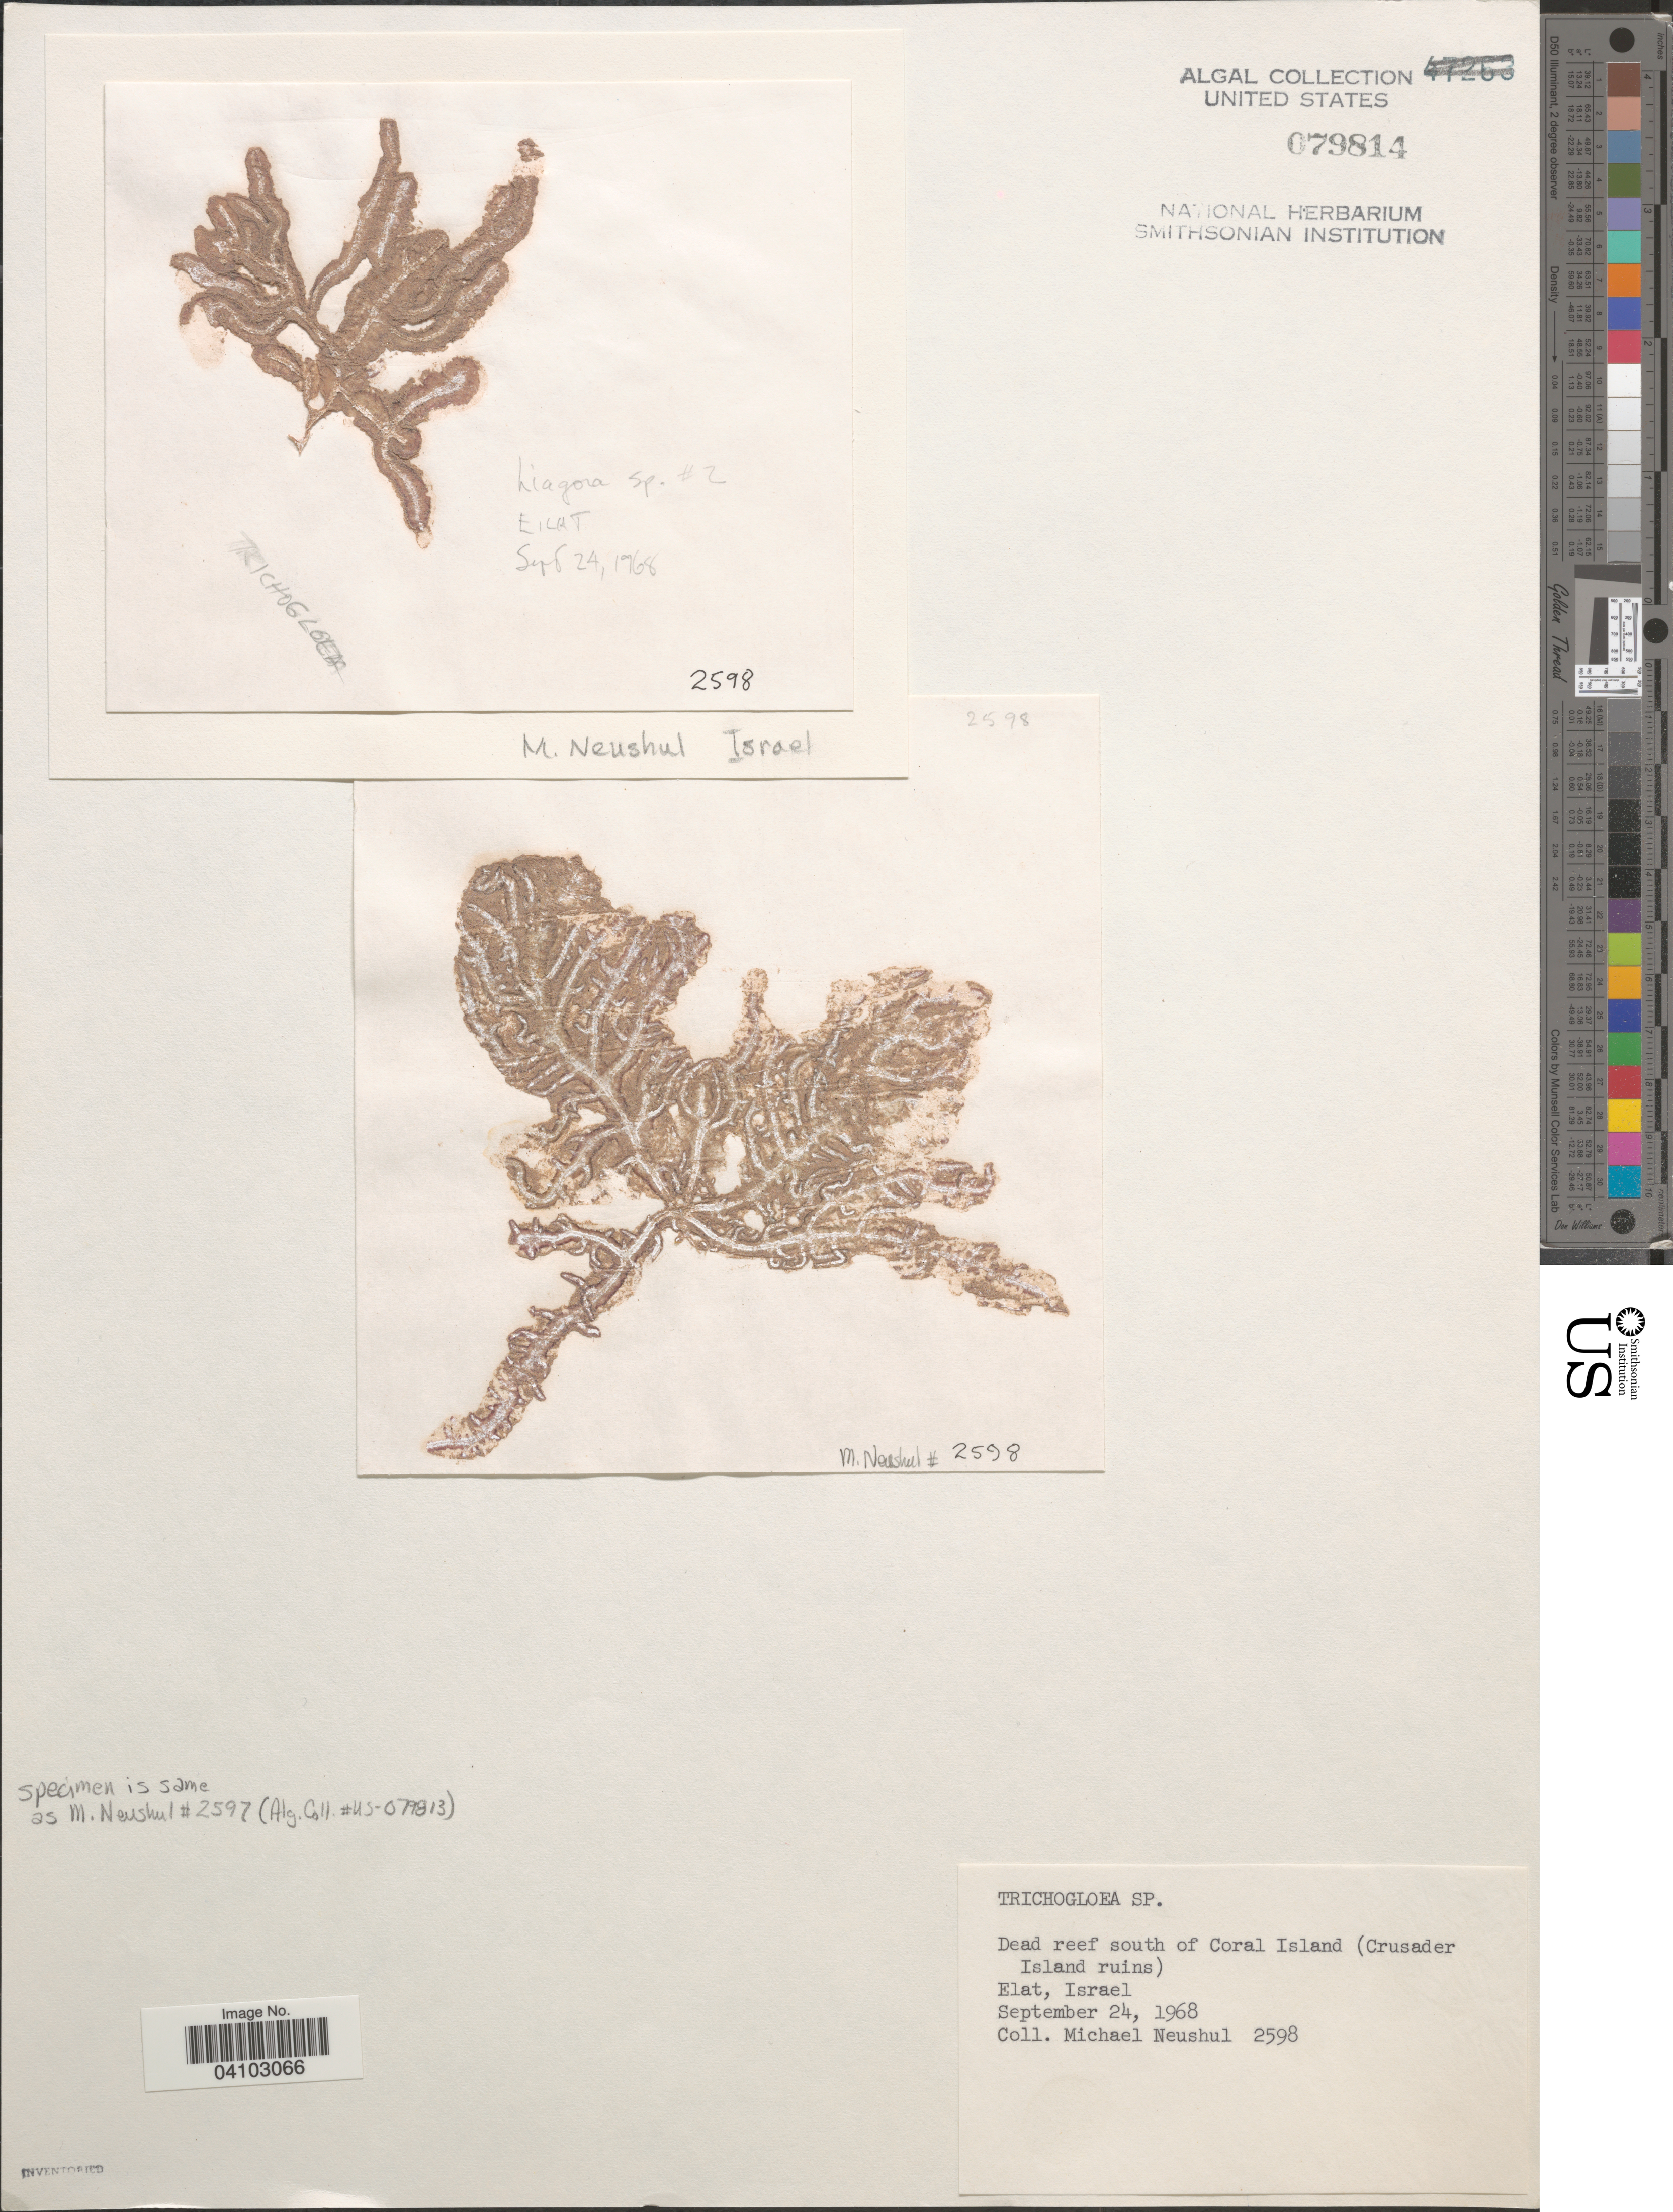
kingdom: Plantae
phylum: Rhodophyta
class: Florideophyceae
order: Nemaliales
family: Liagoraceae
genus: Trichogloea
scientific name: Trichogloea sp.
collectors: M. Neushul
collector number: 2598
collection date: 1968-09-24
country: Israel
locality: Dead reef south of Coral Island (Crusader Island ruins). Elat.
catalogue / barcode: US 79814